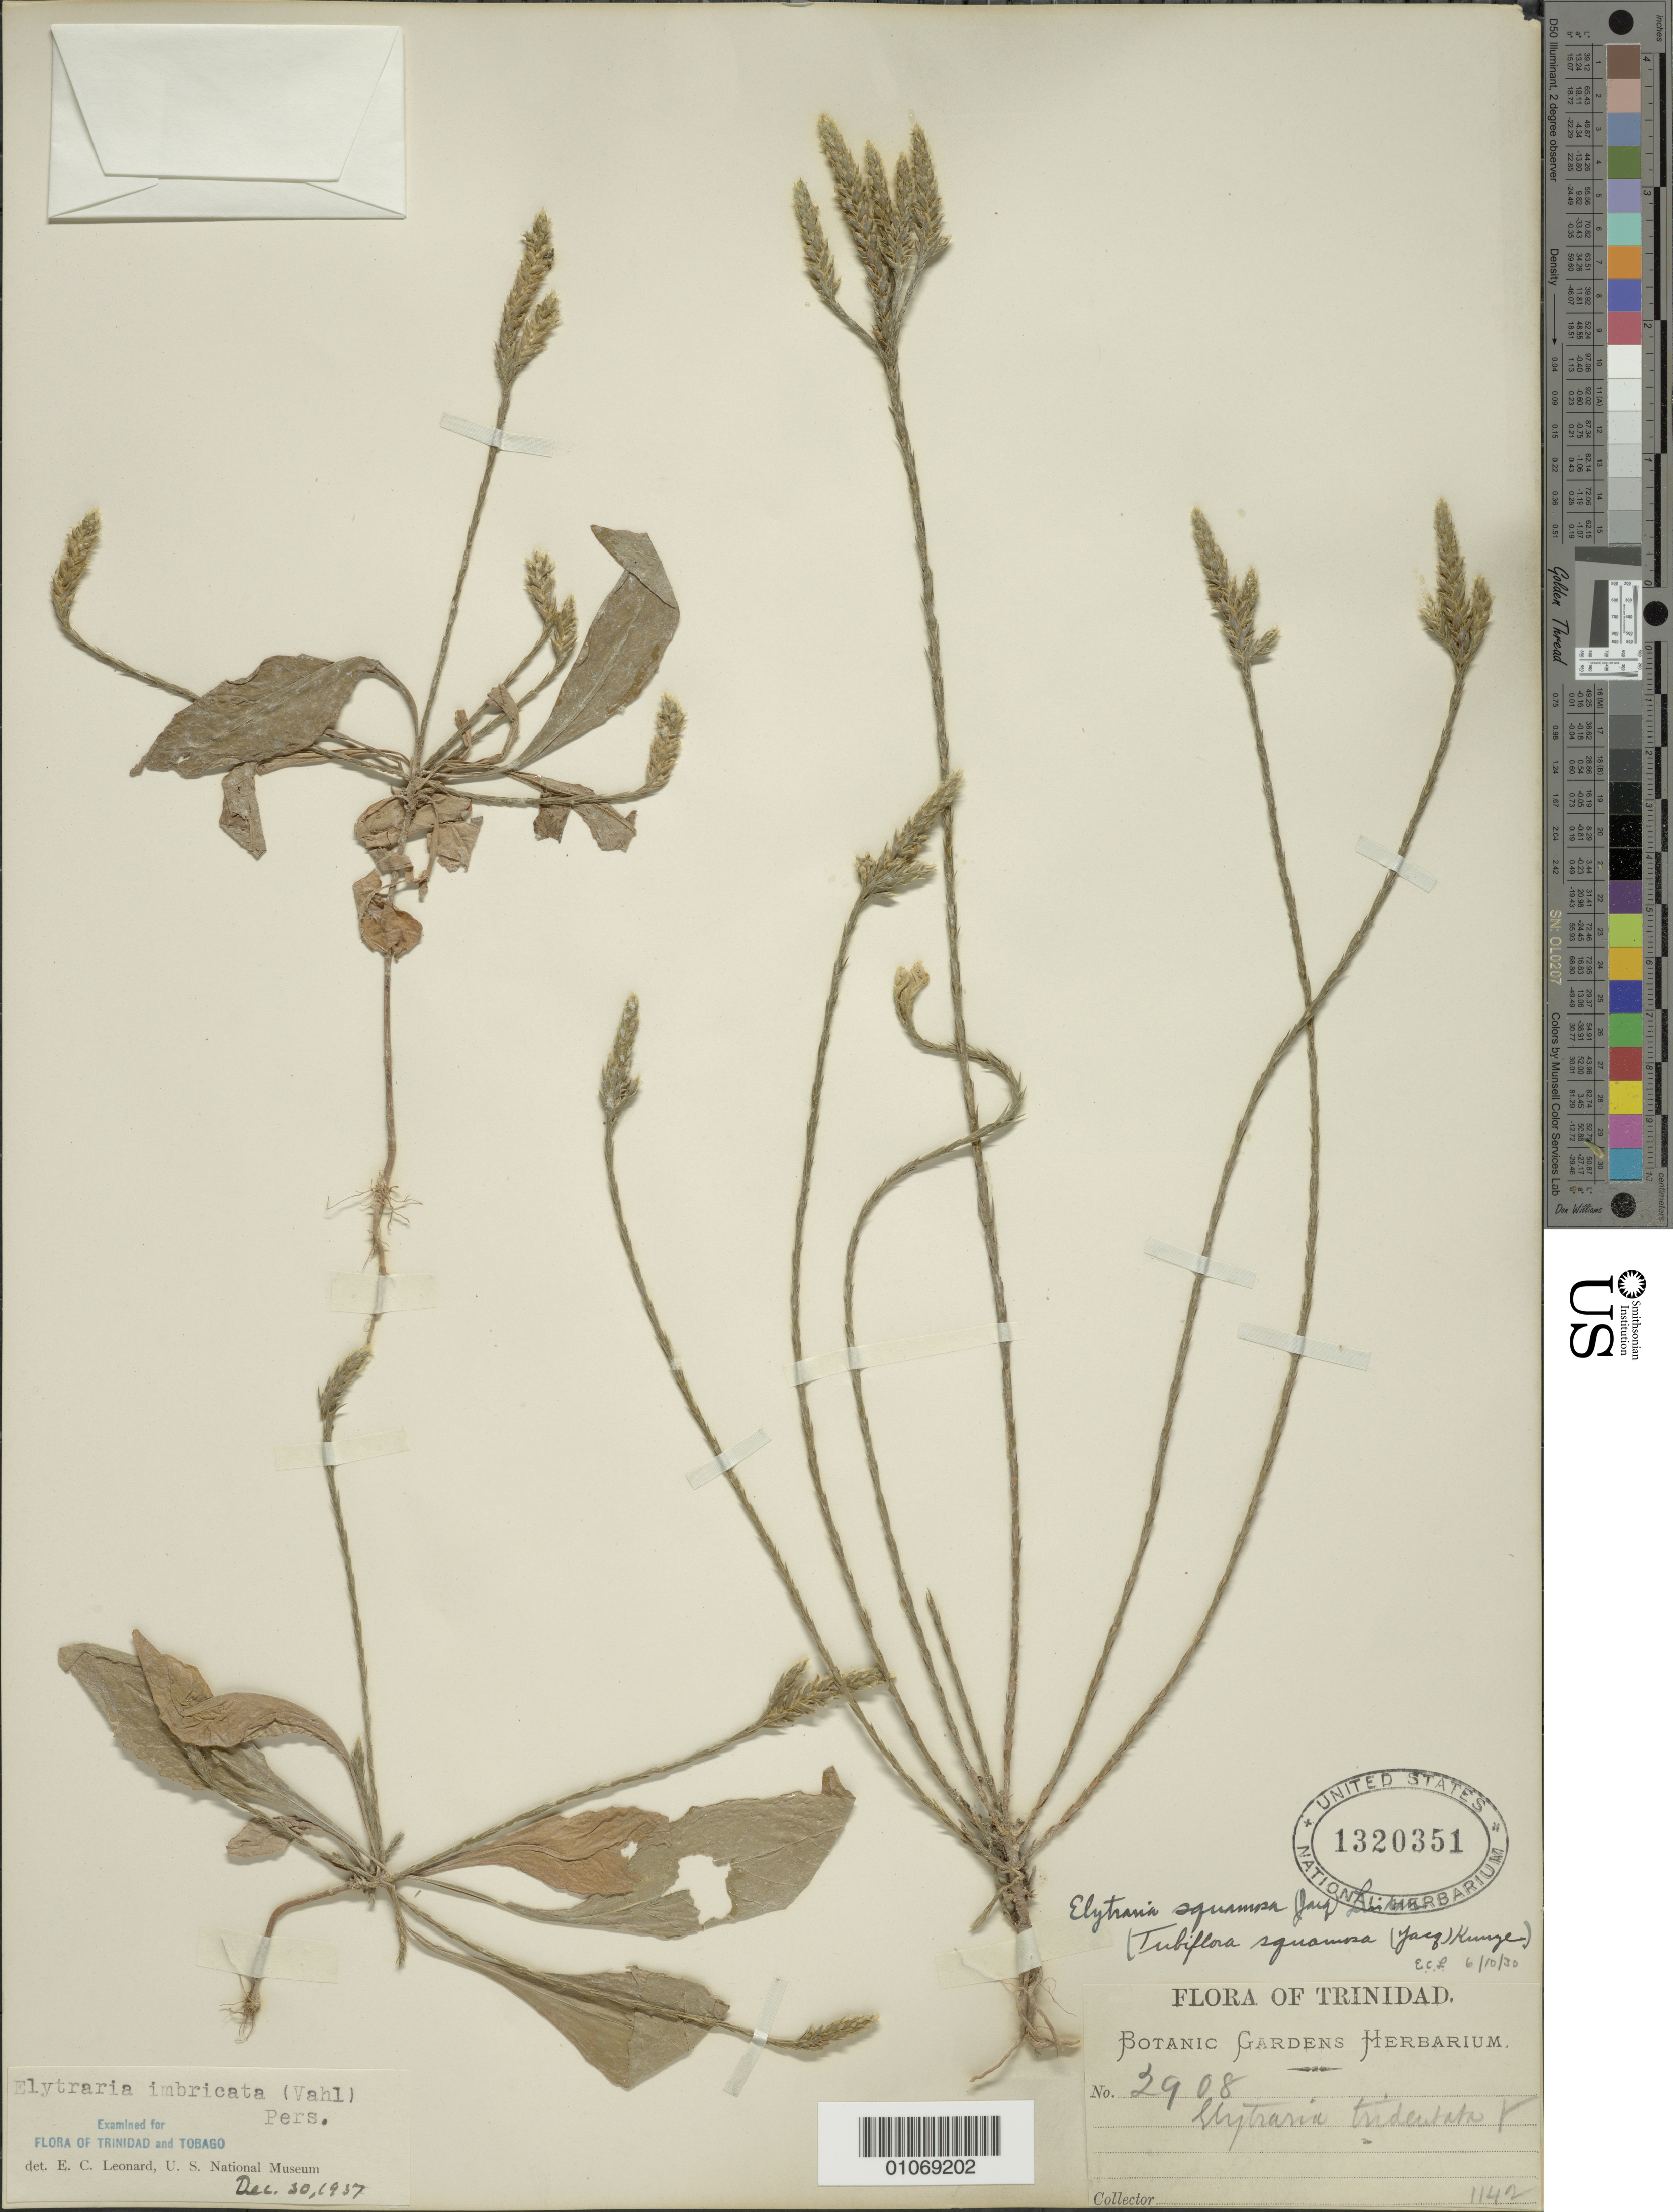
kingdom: Plantae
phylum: Tracheophyta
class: Magnoliopsida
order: Lamiales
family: Acanthaceae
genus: Elytraria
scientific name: Elytraria imbricata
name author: (Vahl) Pers.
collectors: Botanic Gardens Herbarium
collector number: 2908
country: Trinidad and Tobago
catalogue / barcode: US 1320351